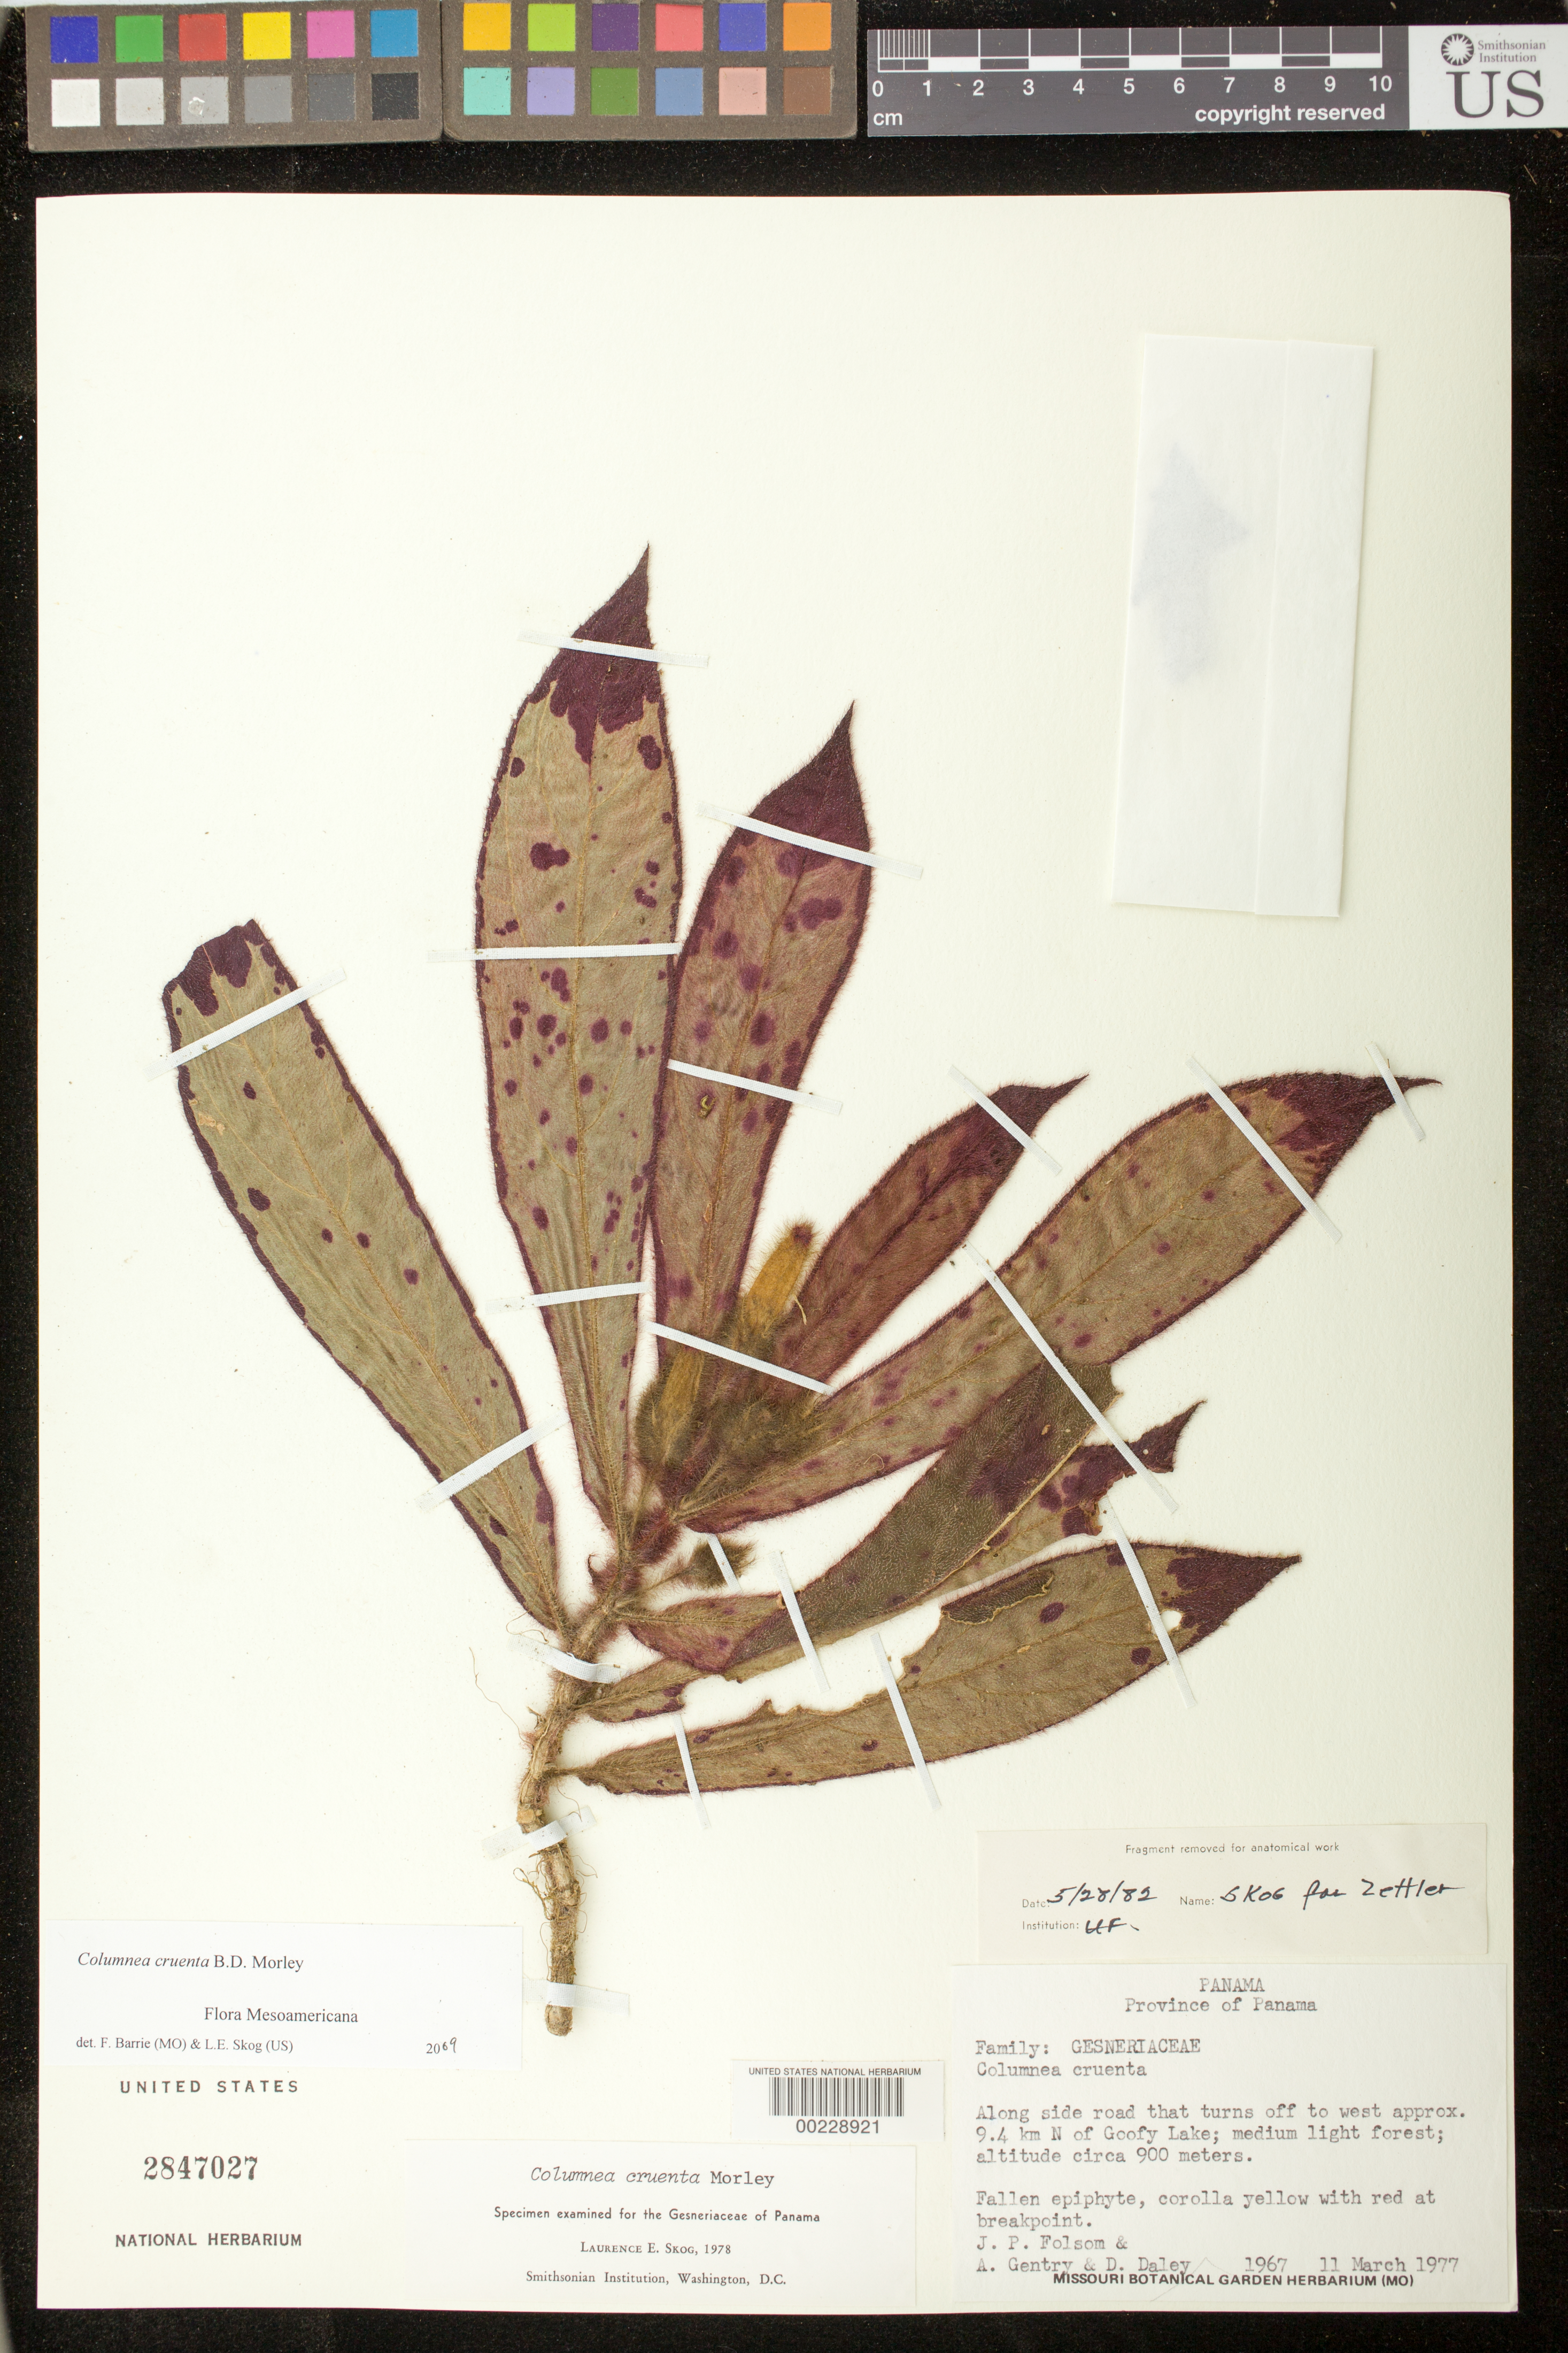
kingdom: Plantae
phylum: Tracheophyta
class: Magnoliopsida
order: Lamiales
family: Gesneriaceae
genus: Columnea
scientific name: Columnea cruenta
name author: B.D. Morley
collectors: J. P. Folsom, A. H. Gentry & D. Daley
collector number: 1967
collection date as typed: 11 Mar 1977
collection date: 1977-03-11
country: Panama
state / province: Panamá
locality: Along side road that turns off to west approx 9.4 km N of Goofy Lake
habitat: Medium light forest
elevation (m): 900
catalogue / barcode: US 2847027